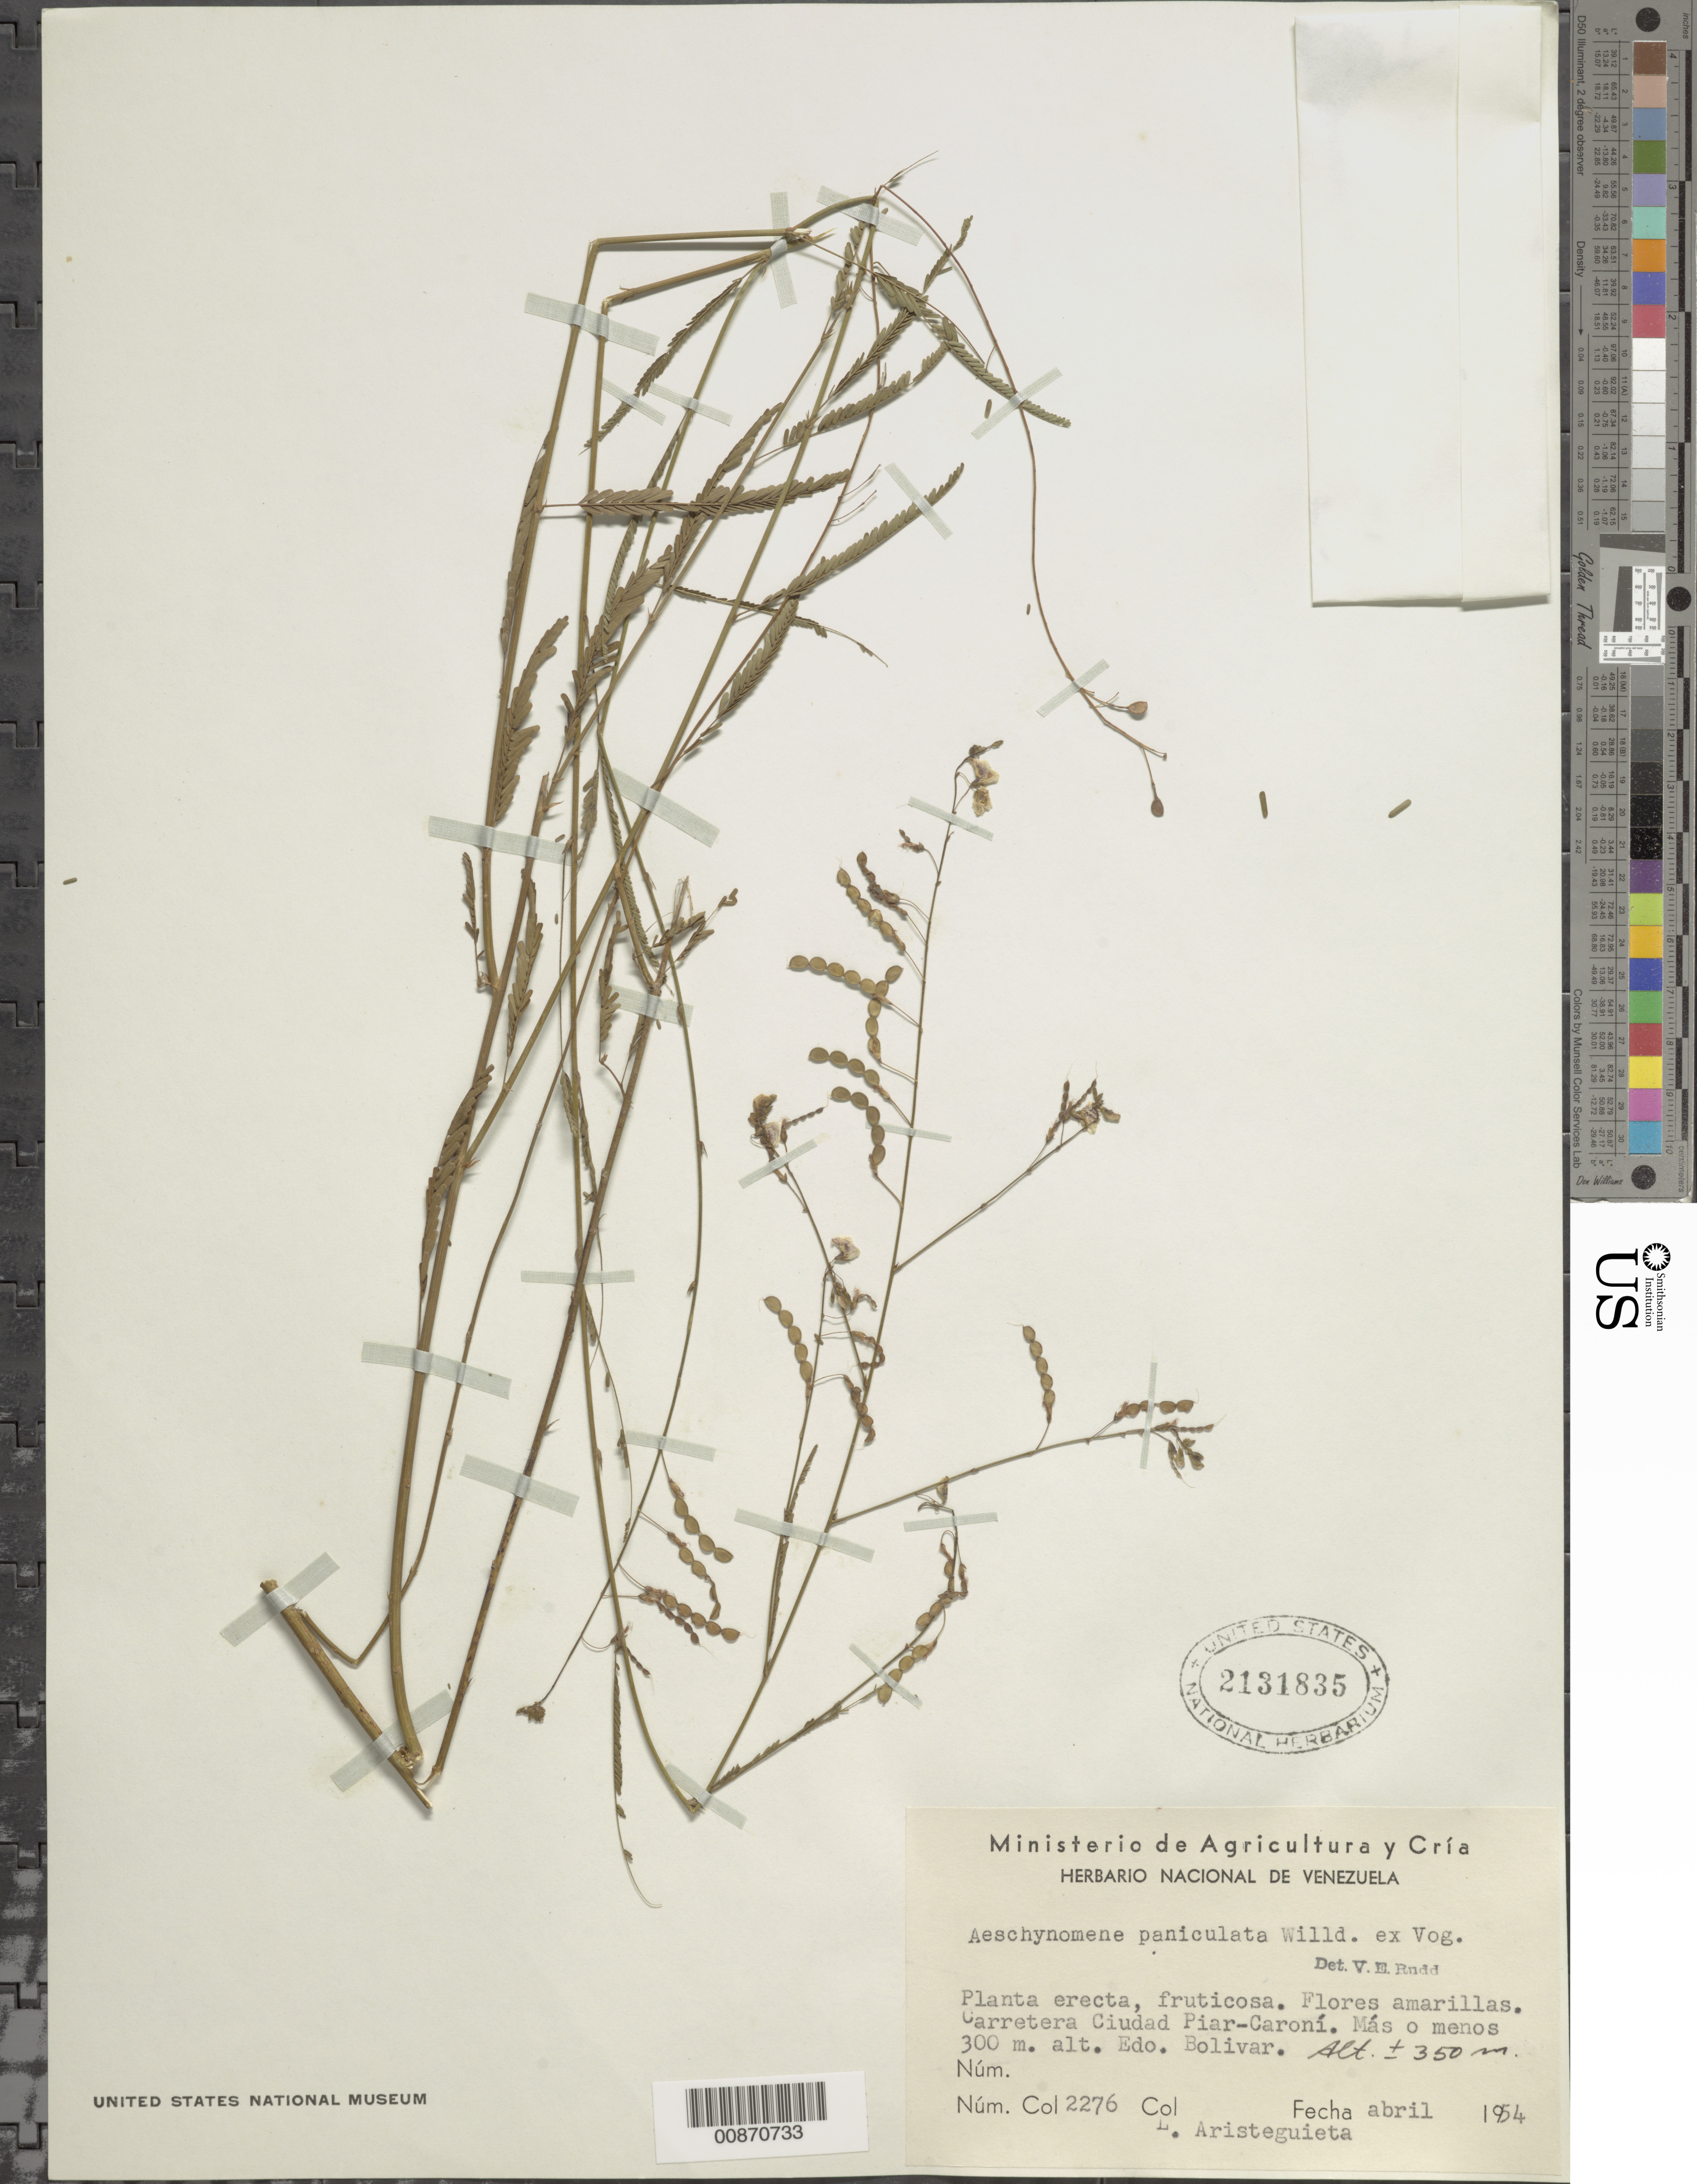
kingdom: Plantae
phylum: Tracheophyta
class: Magnoliopsida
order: Fabales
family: Fabaceae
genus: Aeschynomene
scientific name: Aeschynomene paniculata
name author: Vogel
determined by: Rudd, V. E.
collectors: L. Aristeguieta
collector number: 2276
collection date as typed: Apr-54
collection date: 1954-04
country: Venezuela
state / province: Bolívar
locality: Carretera Ciudad Piar-Caroní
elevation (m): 350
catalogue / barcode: US 2131835